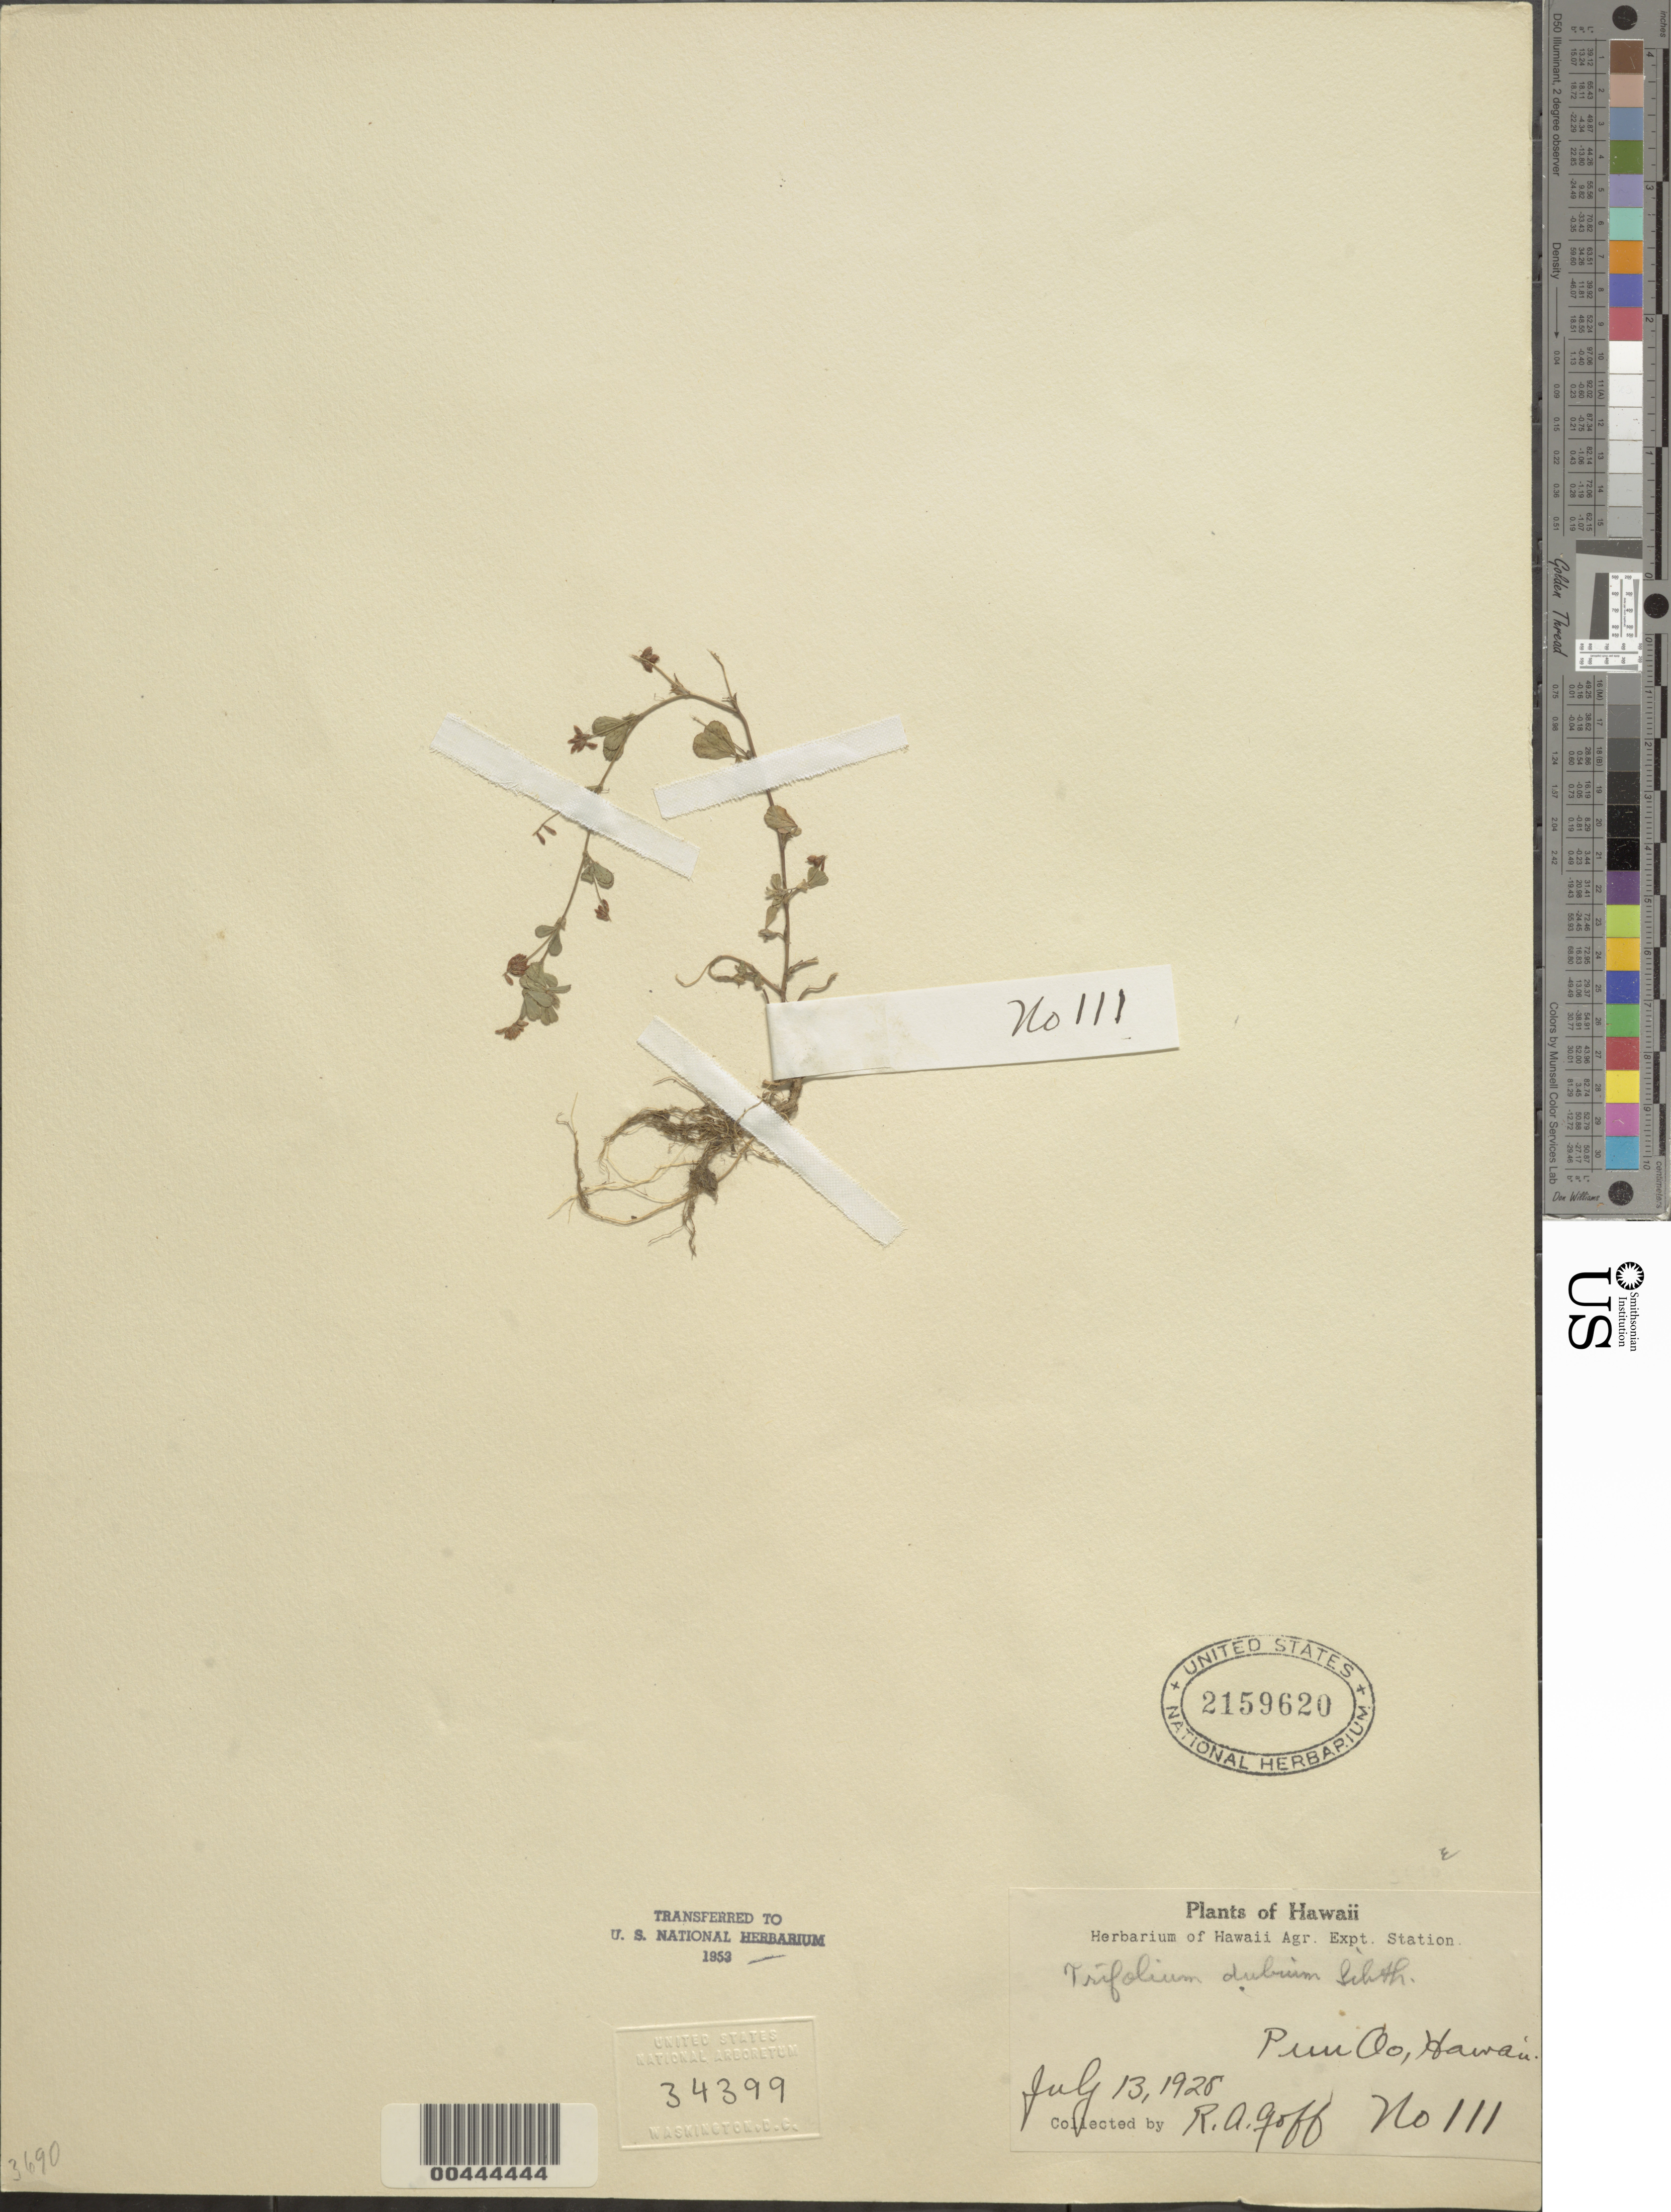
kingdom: Plantae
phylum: Tracheophyta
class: Magnoliopsida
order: Fabales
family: Fabaceae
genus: Trifolium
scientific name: Trifolium dubium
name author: Sibth.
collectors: R. Goff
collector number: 111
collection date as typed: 13 Jul 1928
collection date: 1928-07-13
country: United States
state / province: Hawaii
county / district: Hawaii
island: Hawaii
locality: Puu Oo.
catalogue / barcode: US 2159620